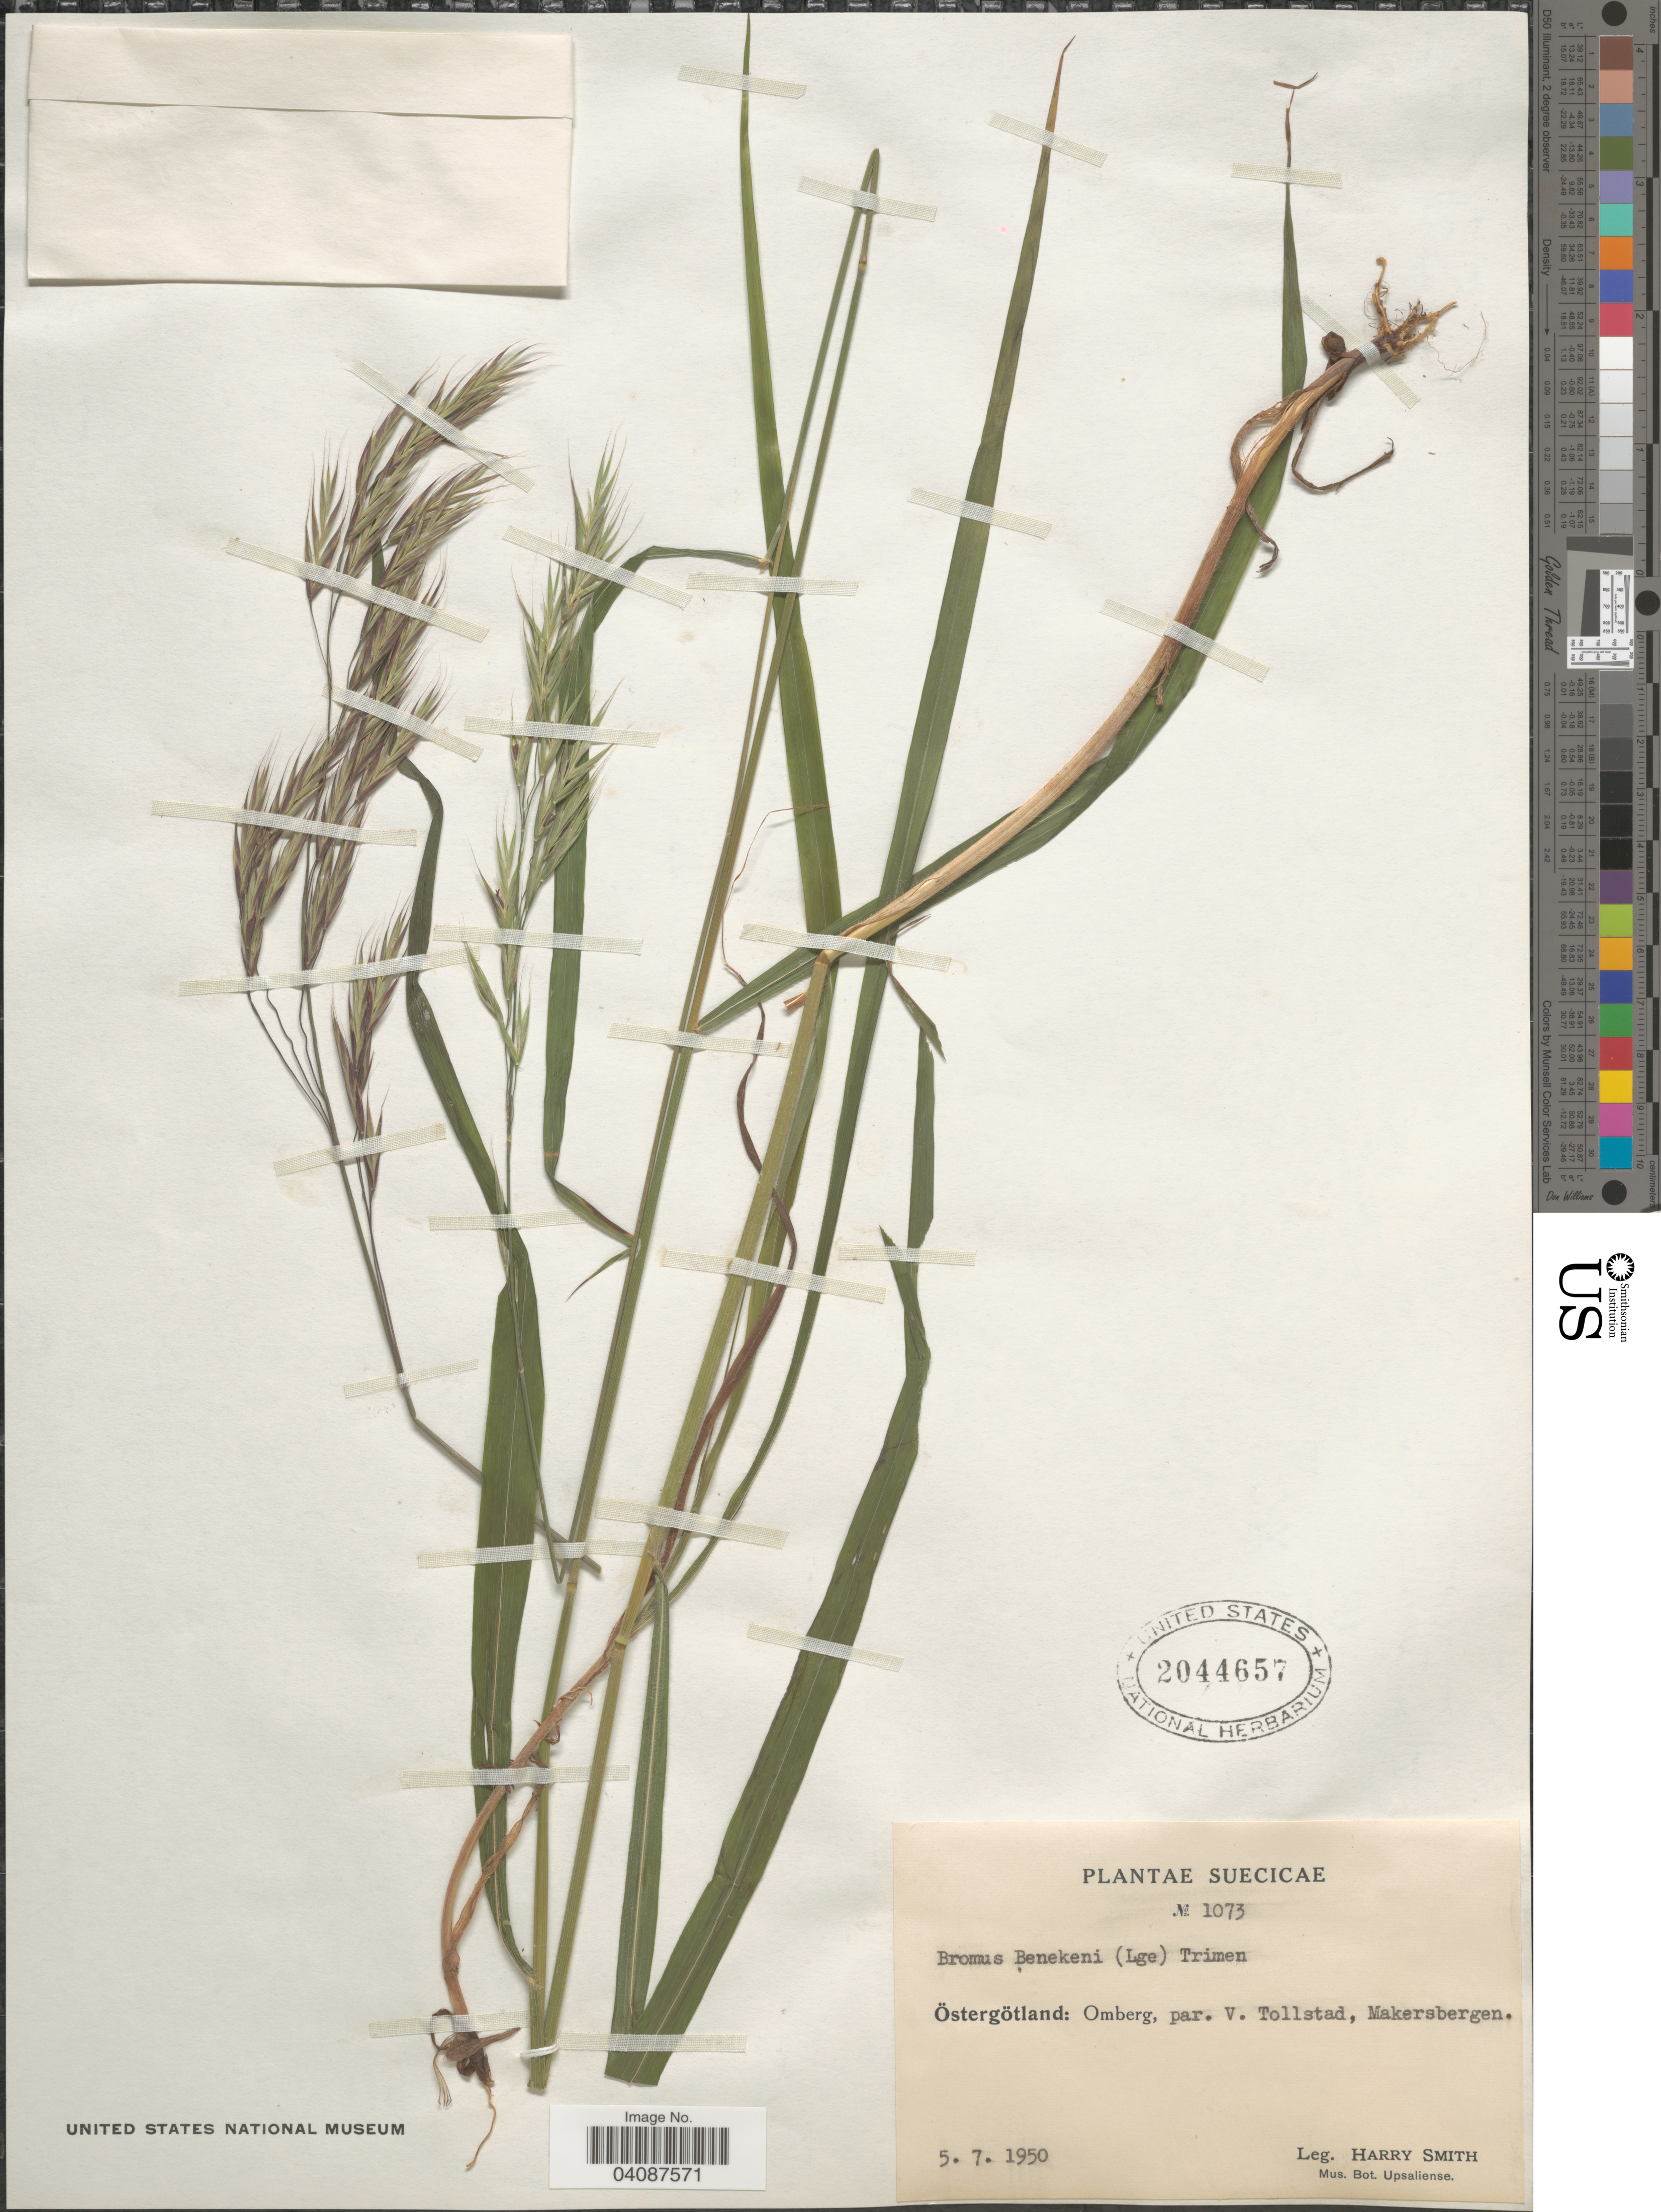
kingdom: Plantae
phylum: Tracheophyta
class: Liliopsida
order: Poales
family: Poaceae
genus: Bromus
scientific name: Bromus benekenii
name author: (Lange) Trimen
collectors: H. Smith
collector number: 1073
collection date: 1950-07-05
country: Sweden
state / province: Östergötland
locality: Suecicae. Östergötland: Omberg, par. V. Tollstad, Makersbergen.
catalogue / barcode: US 2044657